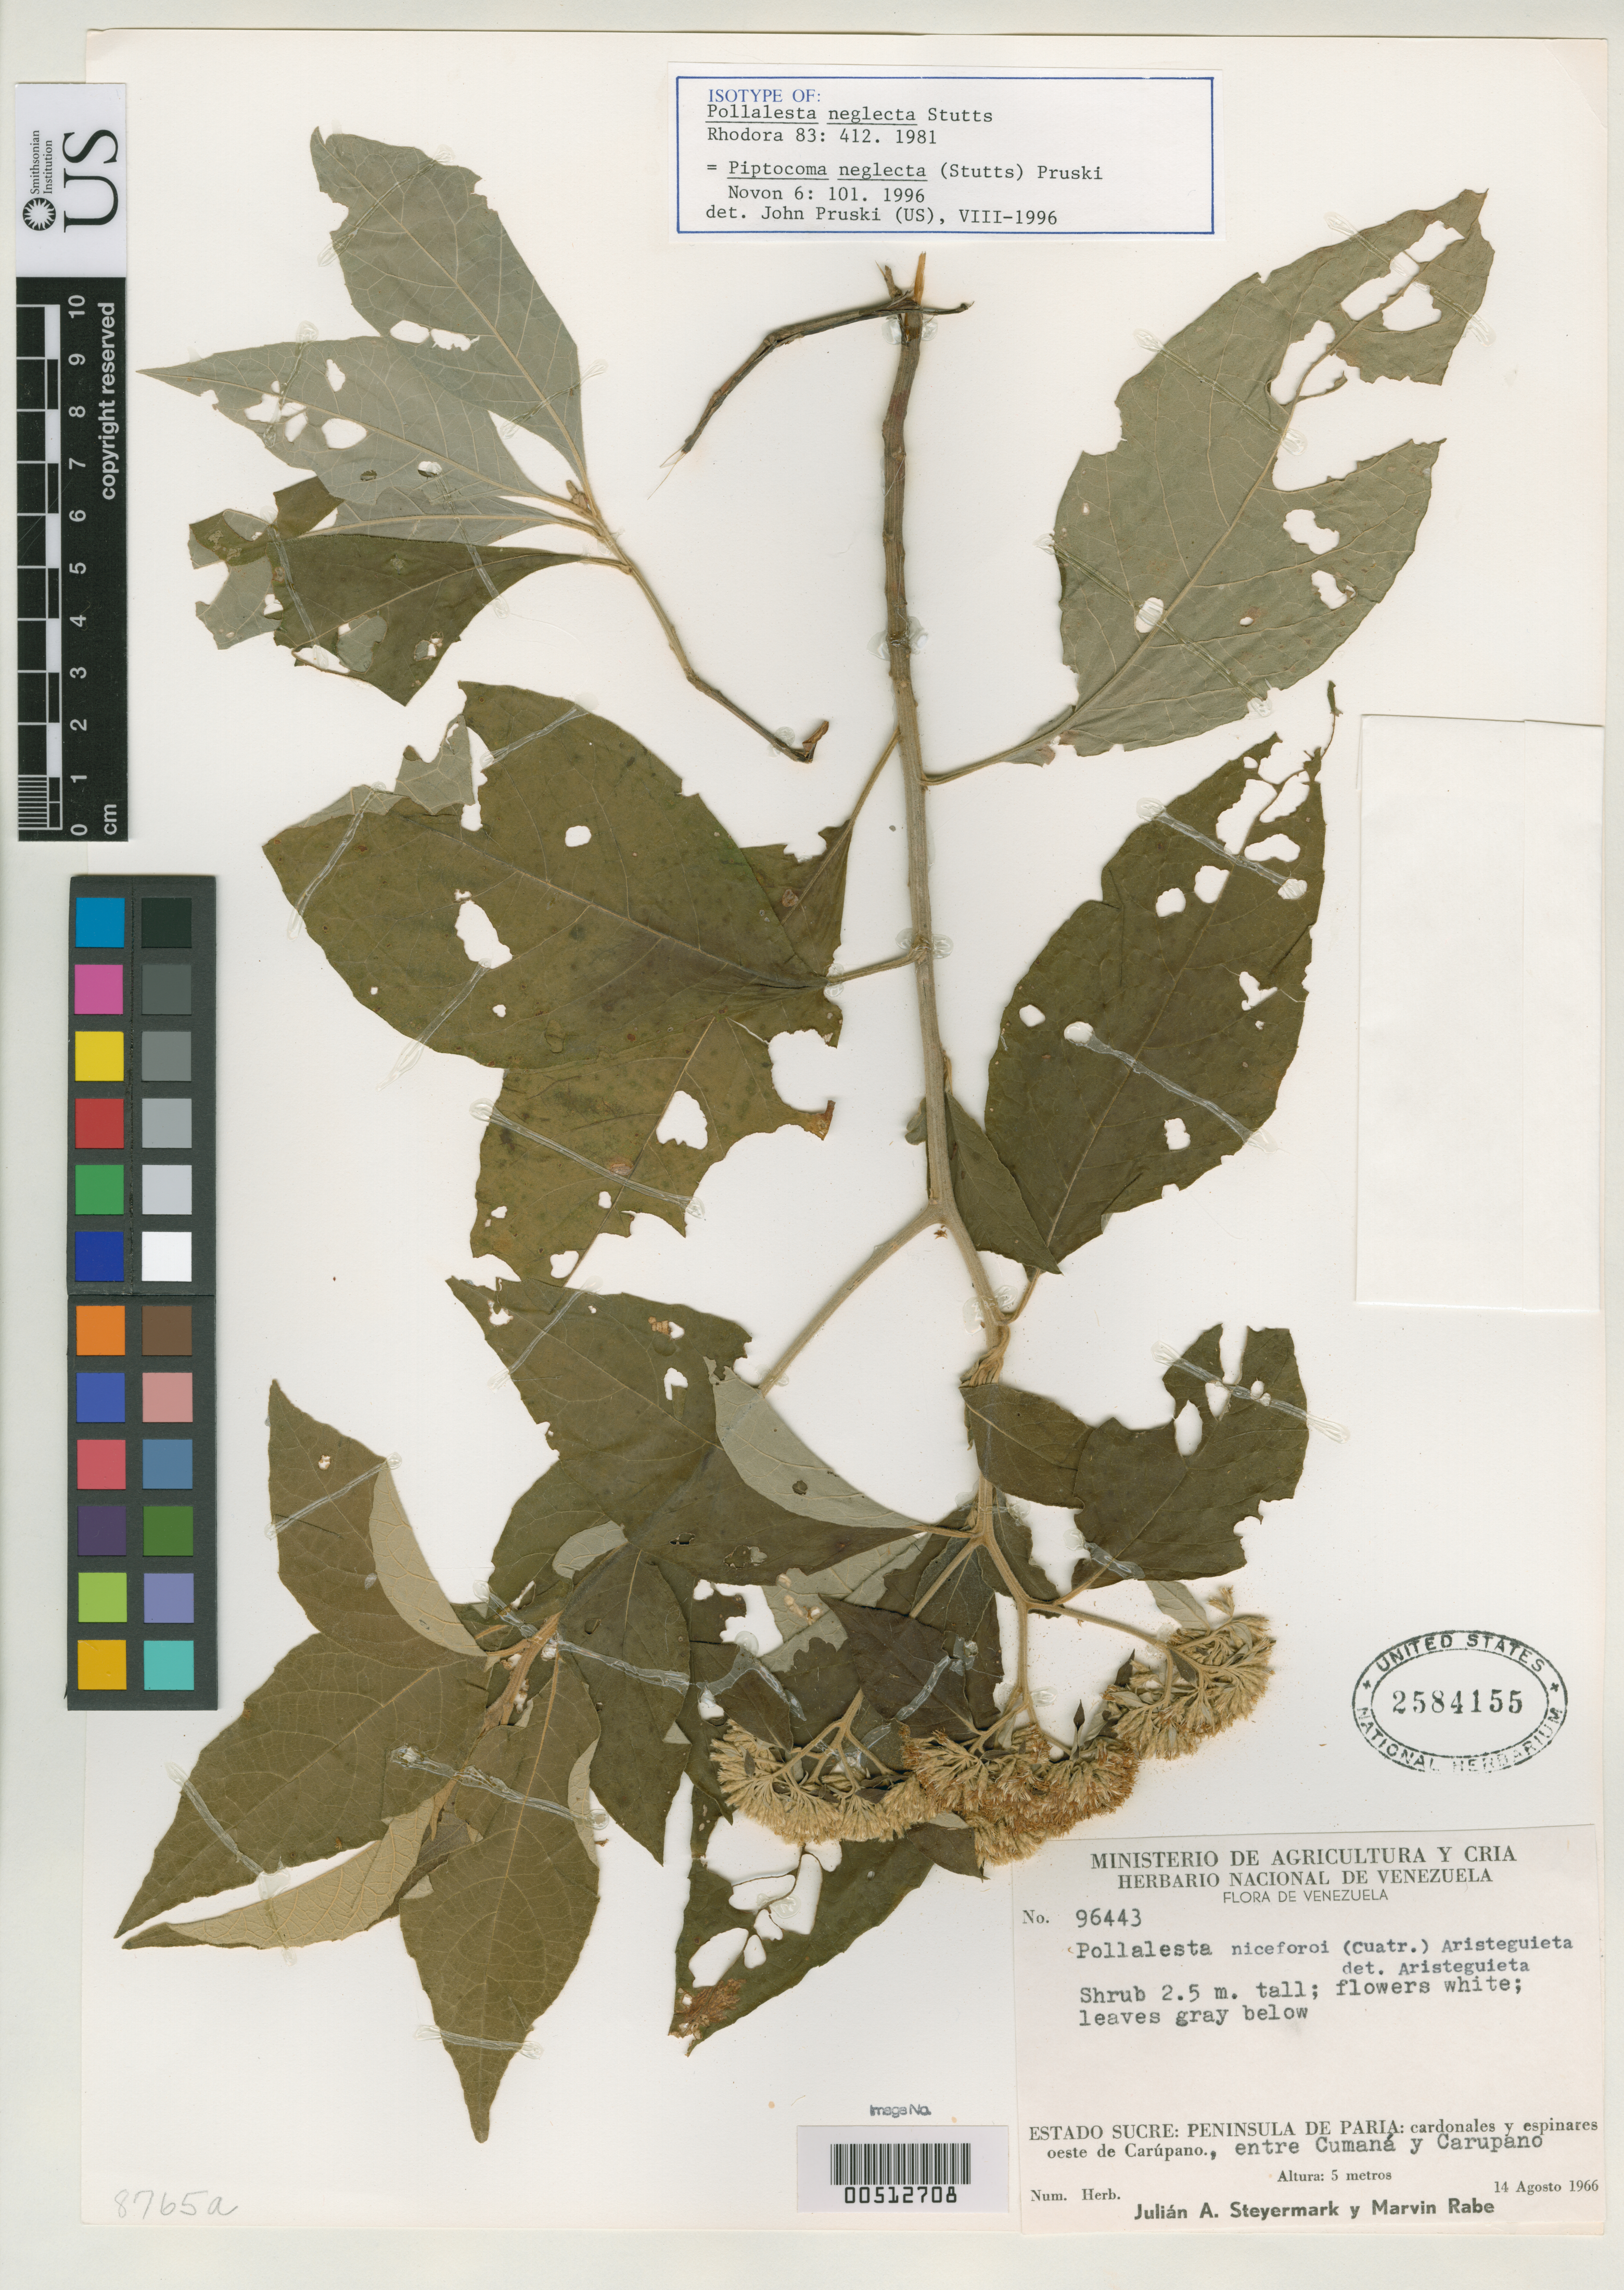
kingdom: Plantae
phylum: Tracheophyta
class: Magnoliopsida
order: Asterales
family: Asteraceae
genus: Pollalesta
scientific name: Pollalesta neglecta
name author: Stutts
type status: Isotype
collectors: J. Steyermark & M. Rabe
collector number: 96443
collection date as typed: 14 Aug 1966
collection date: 1966-08-14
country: Venezuela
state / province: Sucre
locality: Peninsula de Paria, Cardonales y Espinares oeste de Carupano, entre Cumana y Carupano. [Peninsula de Paria, Cardonales (?) and Espinares (thorny spots?) west of Carupano, between Cumana and Carupano.]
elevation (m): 5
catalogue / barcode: US 2584155